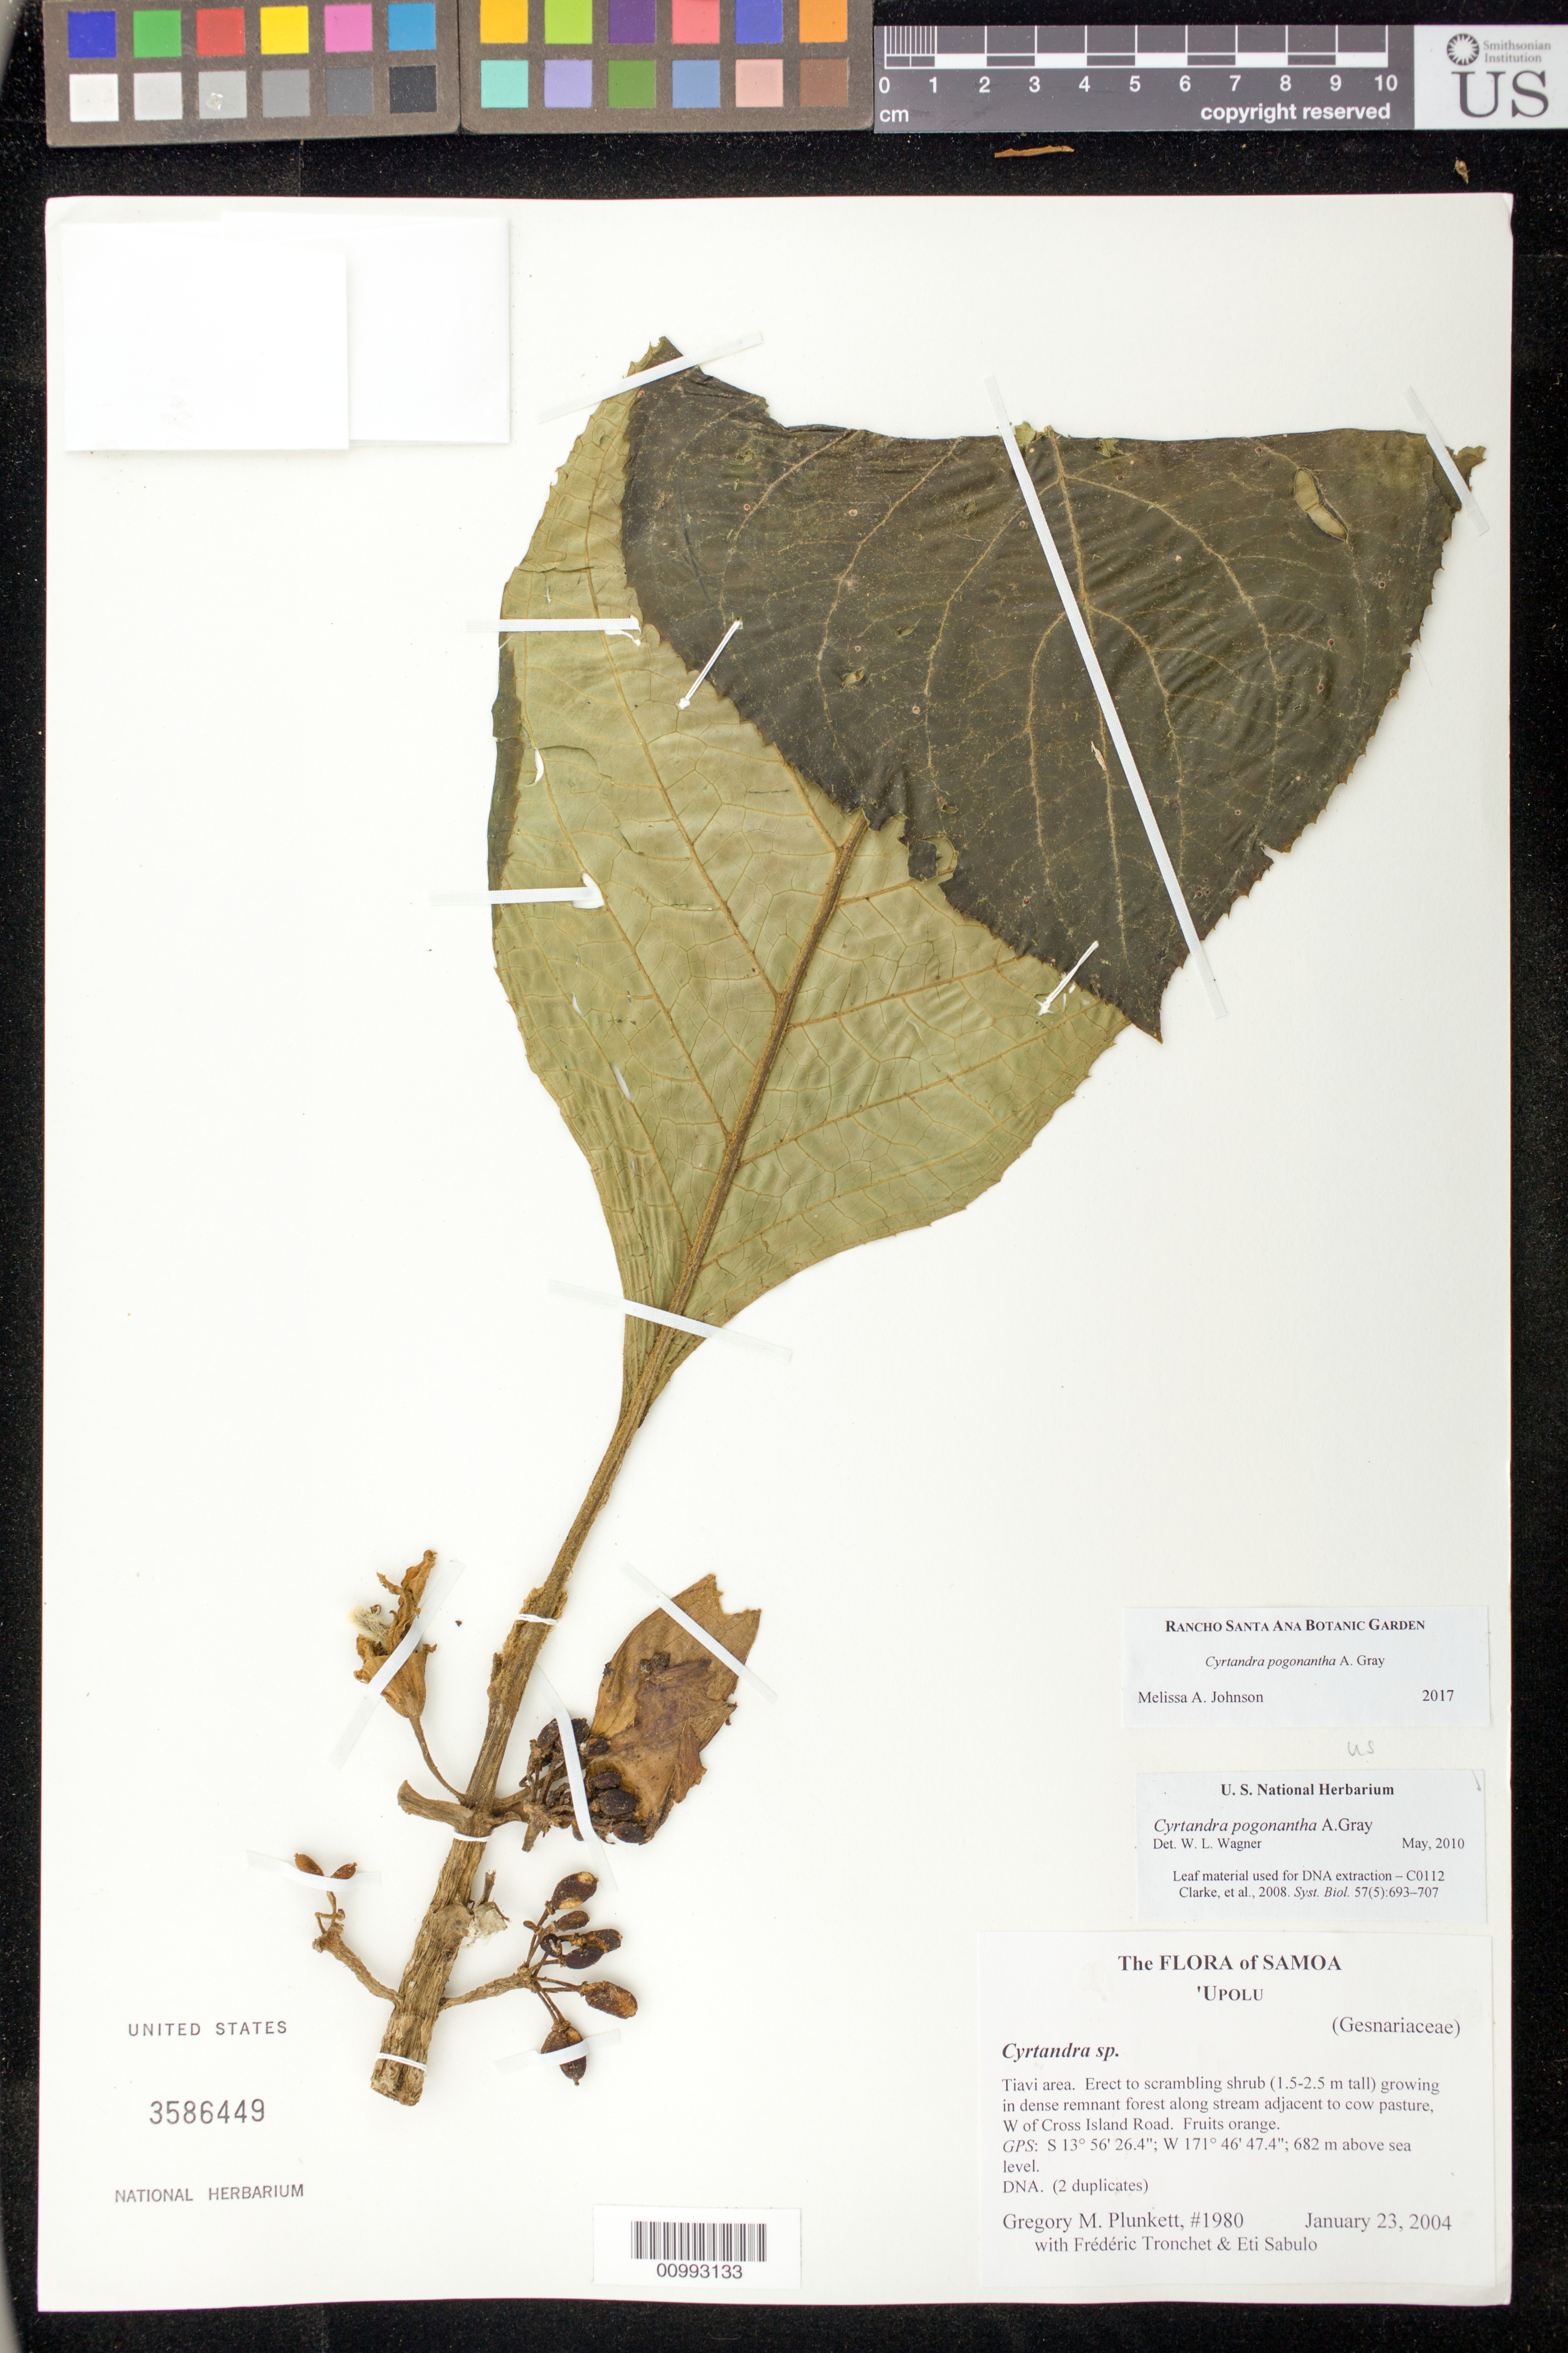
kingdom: Plantae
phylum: Tracheophyta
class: Magnoliopsida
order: Lamiales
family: Gesneriaceae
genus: Cyrtandra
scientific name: Cyrtandra pogonantha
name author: A. Gray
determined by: Johnson, Melissa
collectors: G. M. Plunkett & et al.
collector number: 1980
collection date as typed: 23 Jan 2004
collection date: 2004-01-23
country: Samoa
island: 'Upolu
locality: Tiavi area, W of Cross Island Road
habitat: Dense remnant forest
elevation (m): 682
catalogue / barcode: US 3586449